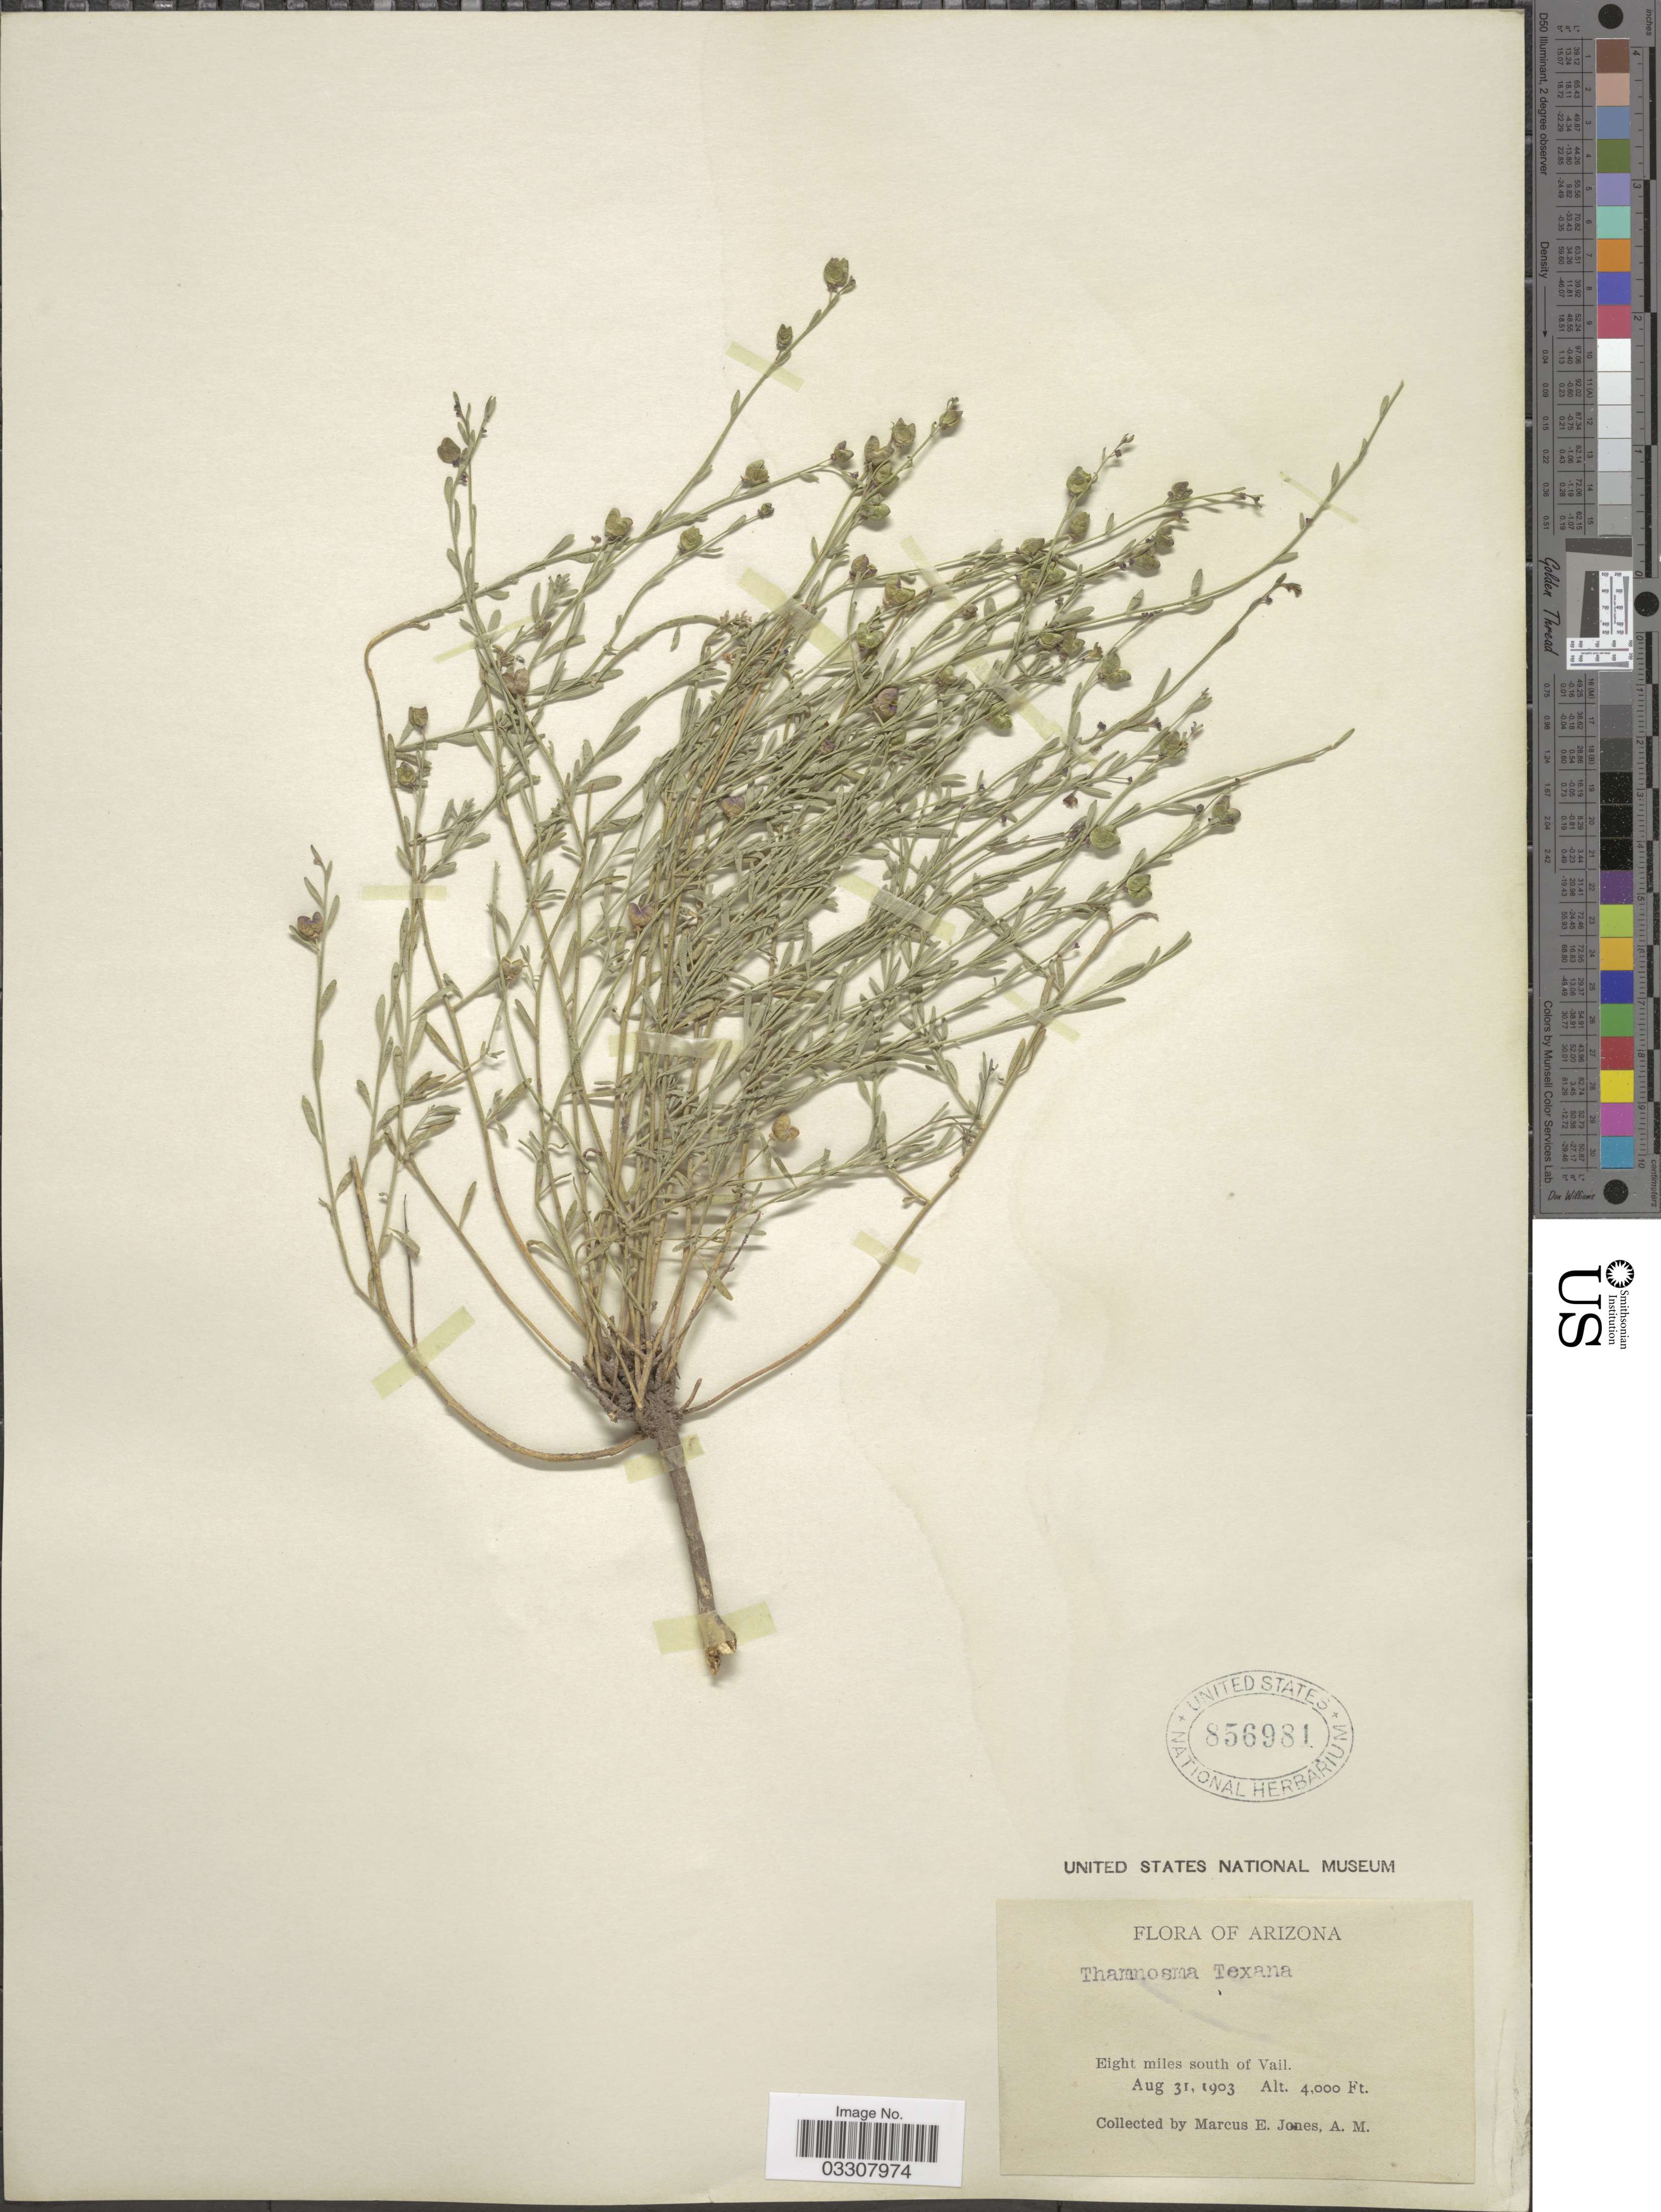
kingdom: Plantae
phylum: Tracheophyta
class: Magnoliopsida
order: Sapindales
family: Rutaceae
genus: Thamnosma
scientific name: Thamnosma texana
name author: (A. Gray) Torr.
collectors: M. E. Jones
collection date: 1903-08-31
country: United States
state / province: Arizona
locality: Eight miles south of Vail.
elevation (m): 1219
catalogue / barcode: US 856981